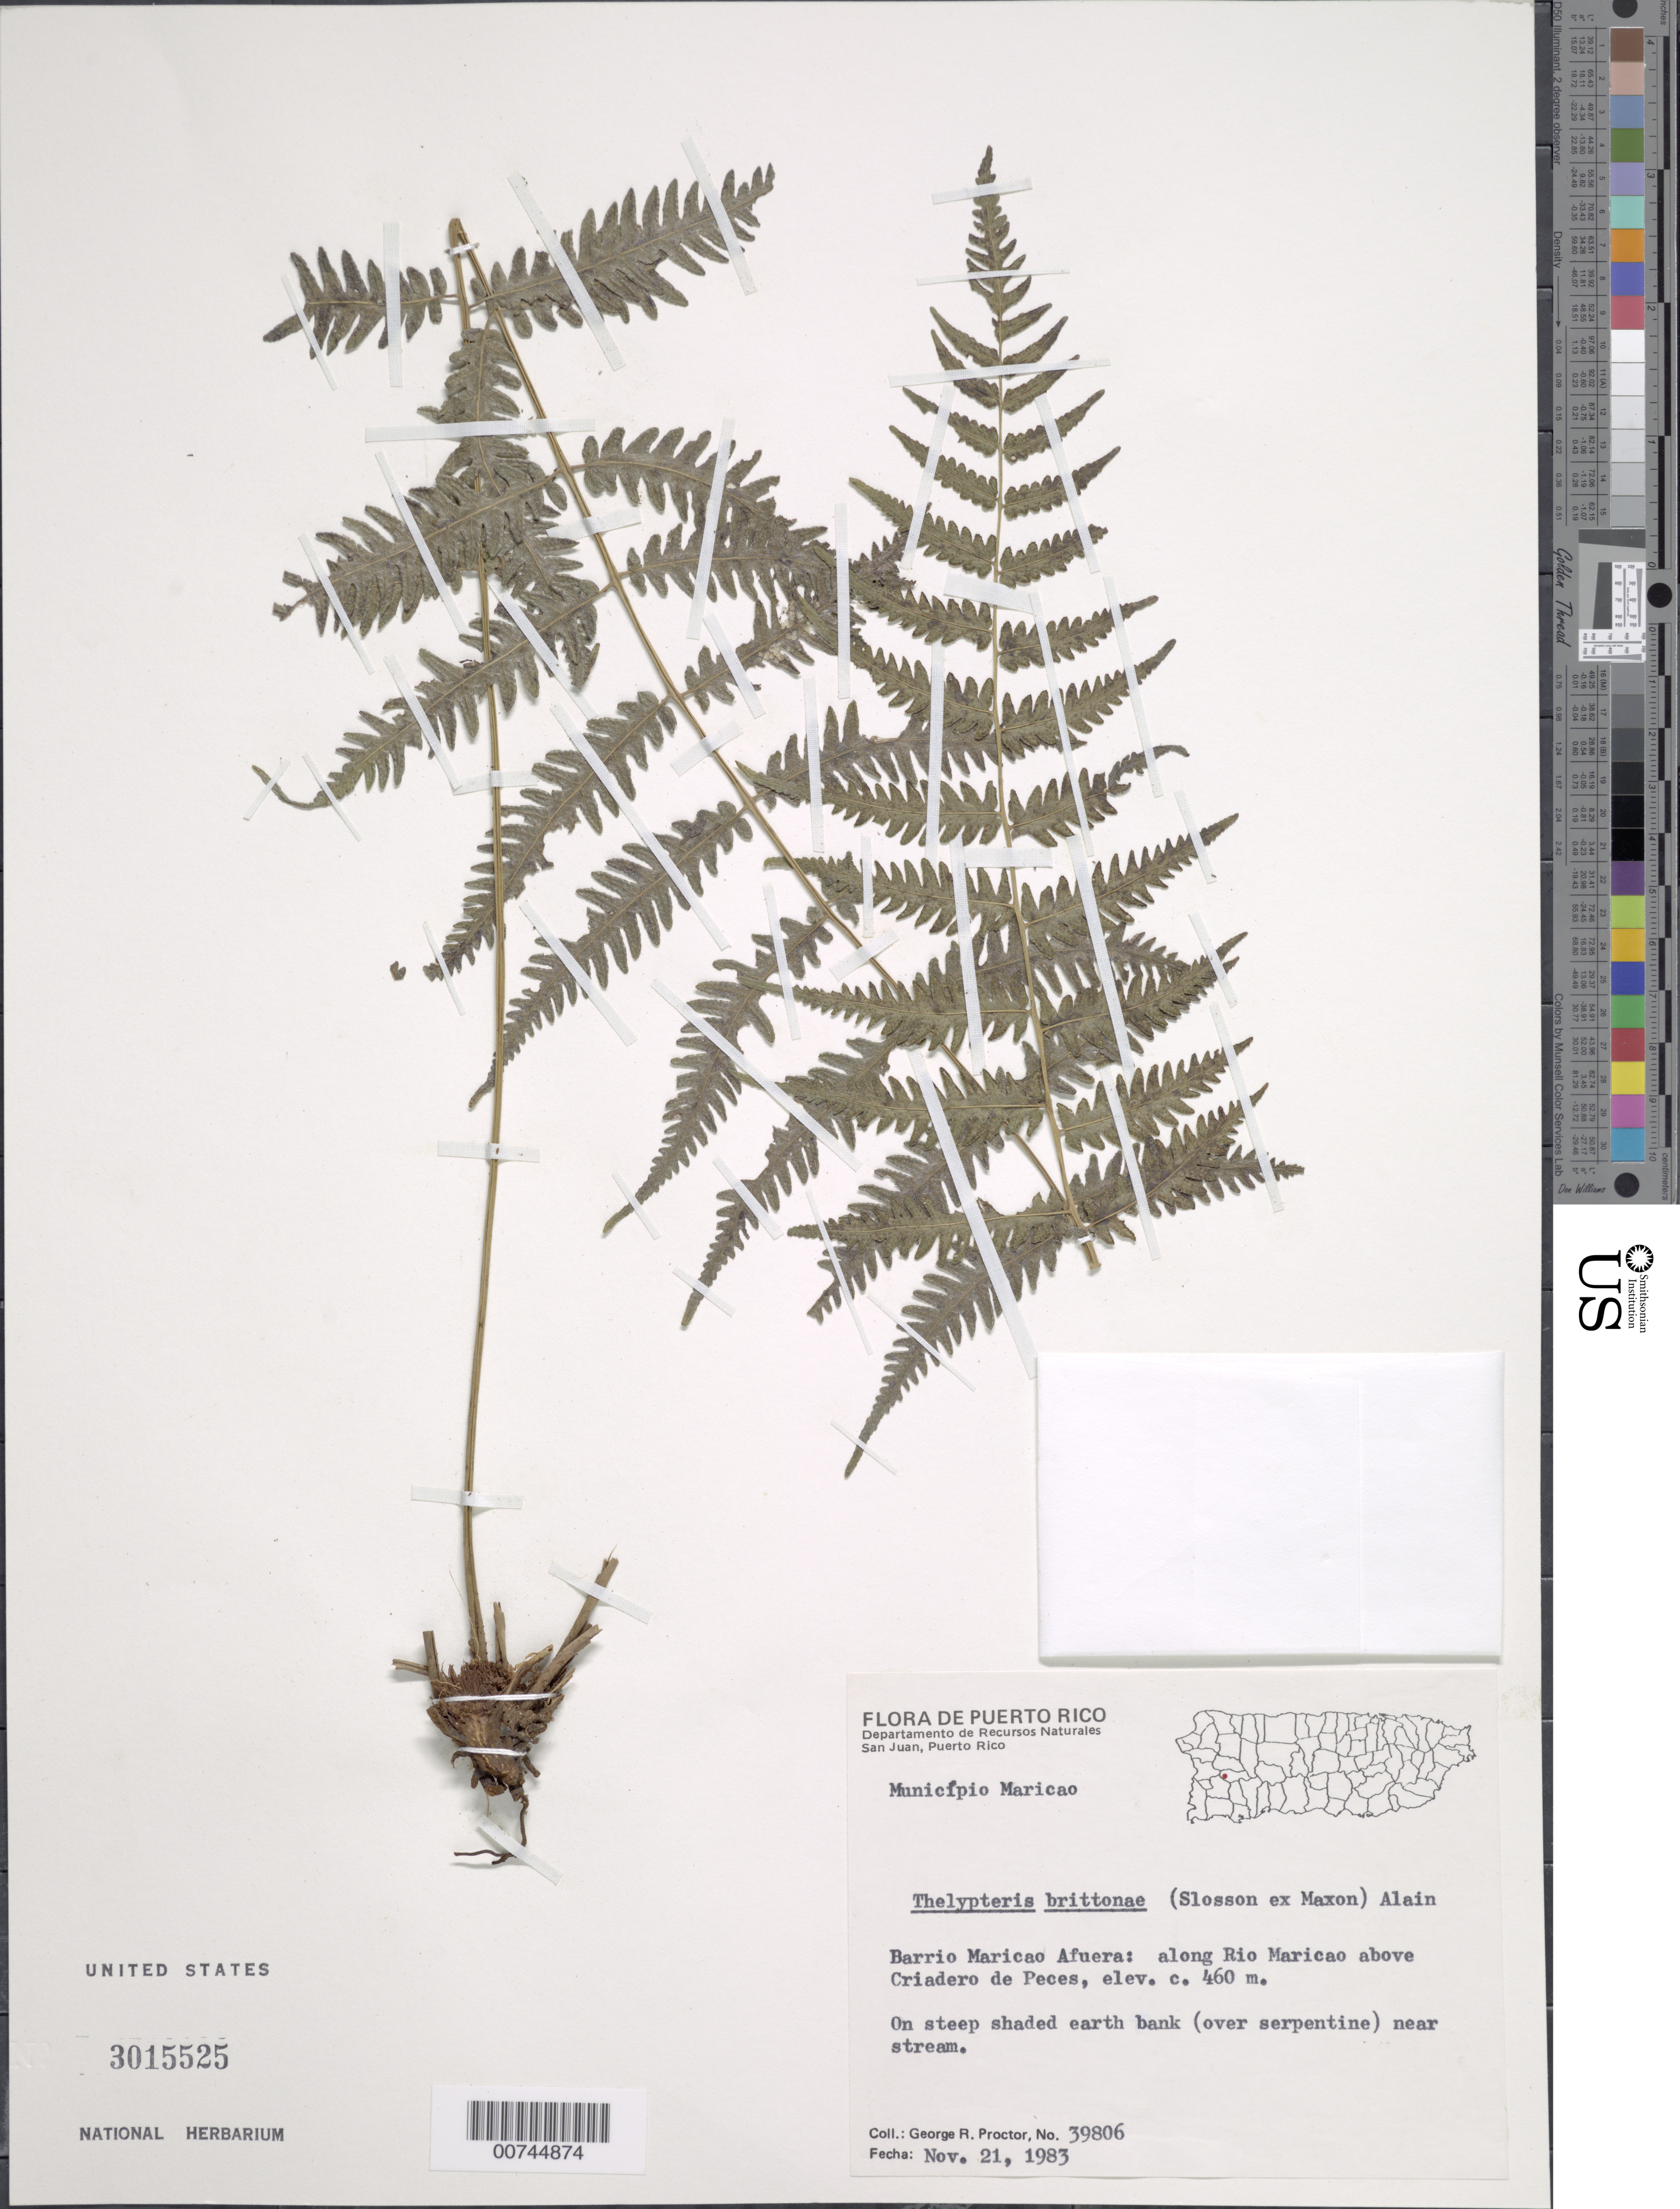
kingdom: Plantae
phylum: Tracheophyta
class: Polypodiopsida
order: Polypodiales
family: Thelypteridaceae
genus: Goniopteris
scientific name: Goniopteris brittonae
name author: (Slosson ex Maxon) Ching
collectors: G. R. Proctor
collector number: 39806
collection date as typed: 21 Nov 1983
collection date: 1983-11-21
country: Puerto Rico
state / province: Maricao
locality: Barrio Maricao Afuera: along Rio Maricao above Criadero de Peces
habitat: On steep shaded earth bank (over serpentine) near stream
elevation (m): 460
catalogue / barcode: US 3015525